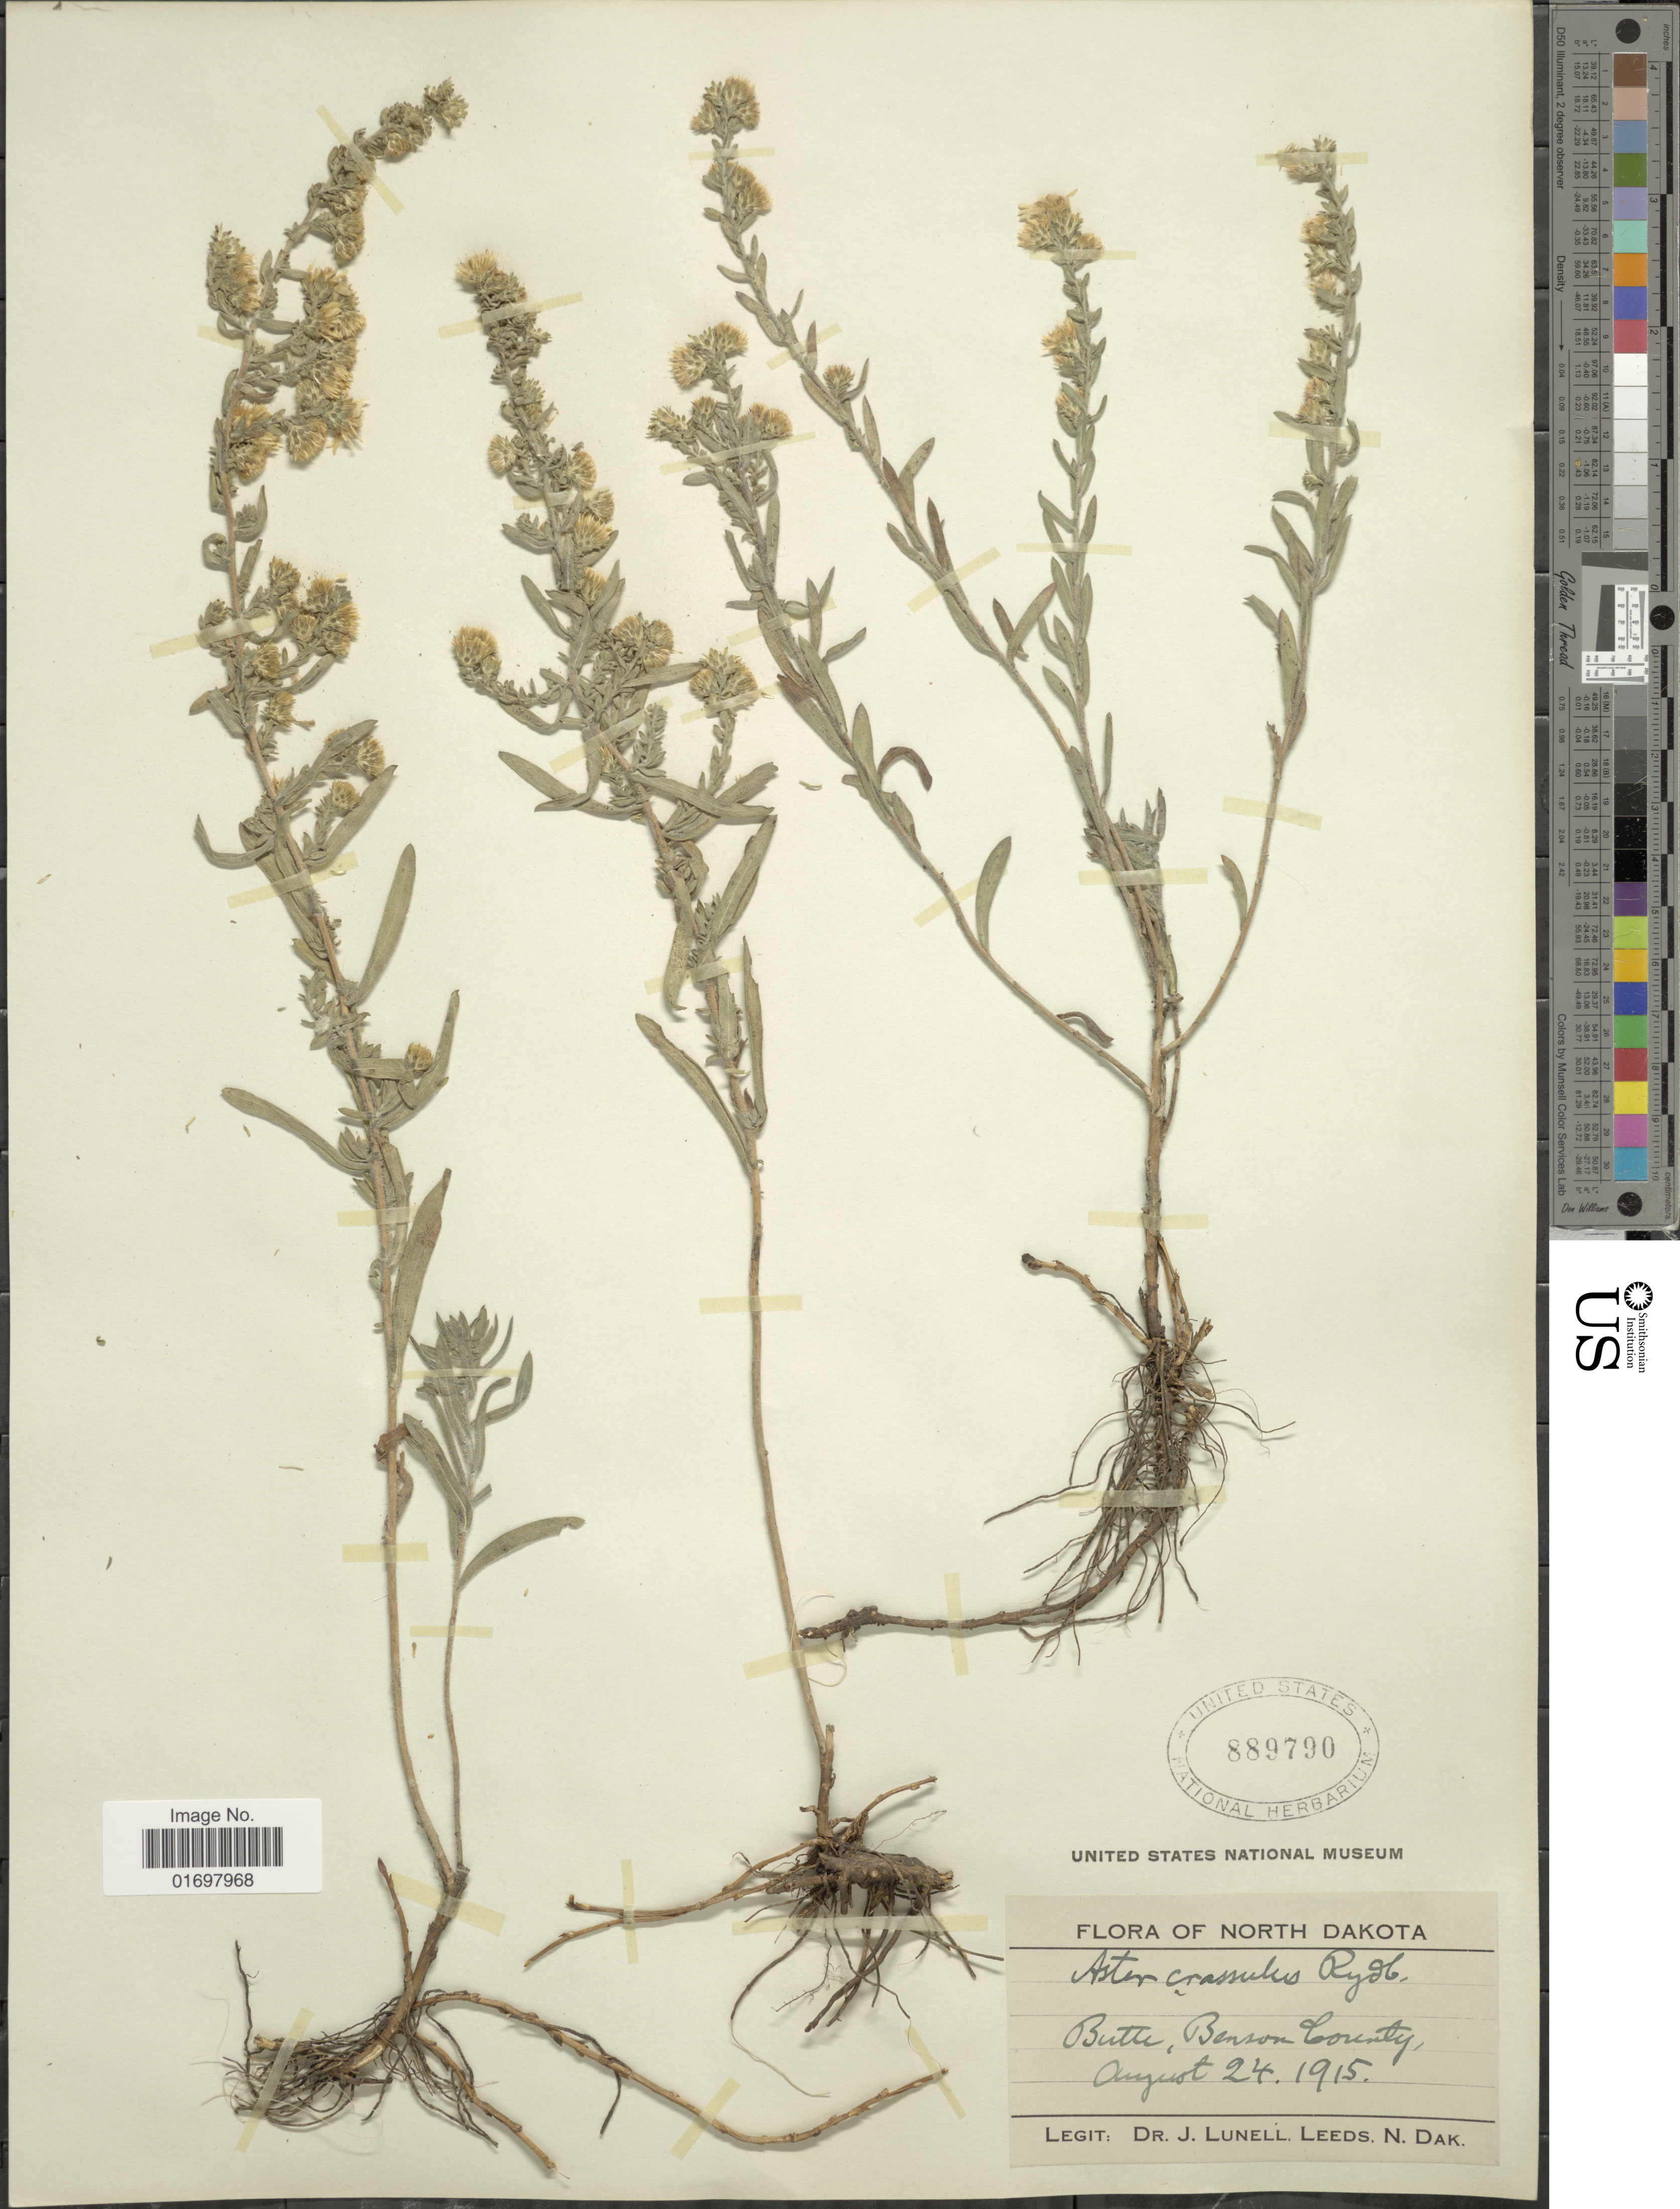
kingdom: Plantae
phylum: Tracheophyta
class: Magnoliopsida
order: Asterales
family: Asteraceae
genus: Symphyotrichum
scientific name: Symphyotrichum falcatum var. commutatum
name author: (Torr. & A. Gray) G.L. Nesom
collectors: J. Lunell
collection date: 1915-08-24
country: United States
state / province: North Dakota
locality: Butte, Benson County.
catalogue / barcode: US 889790